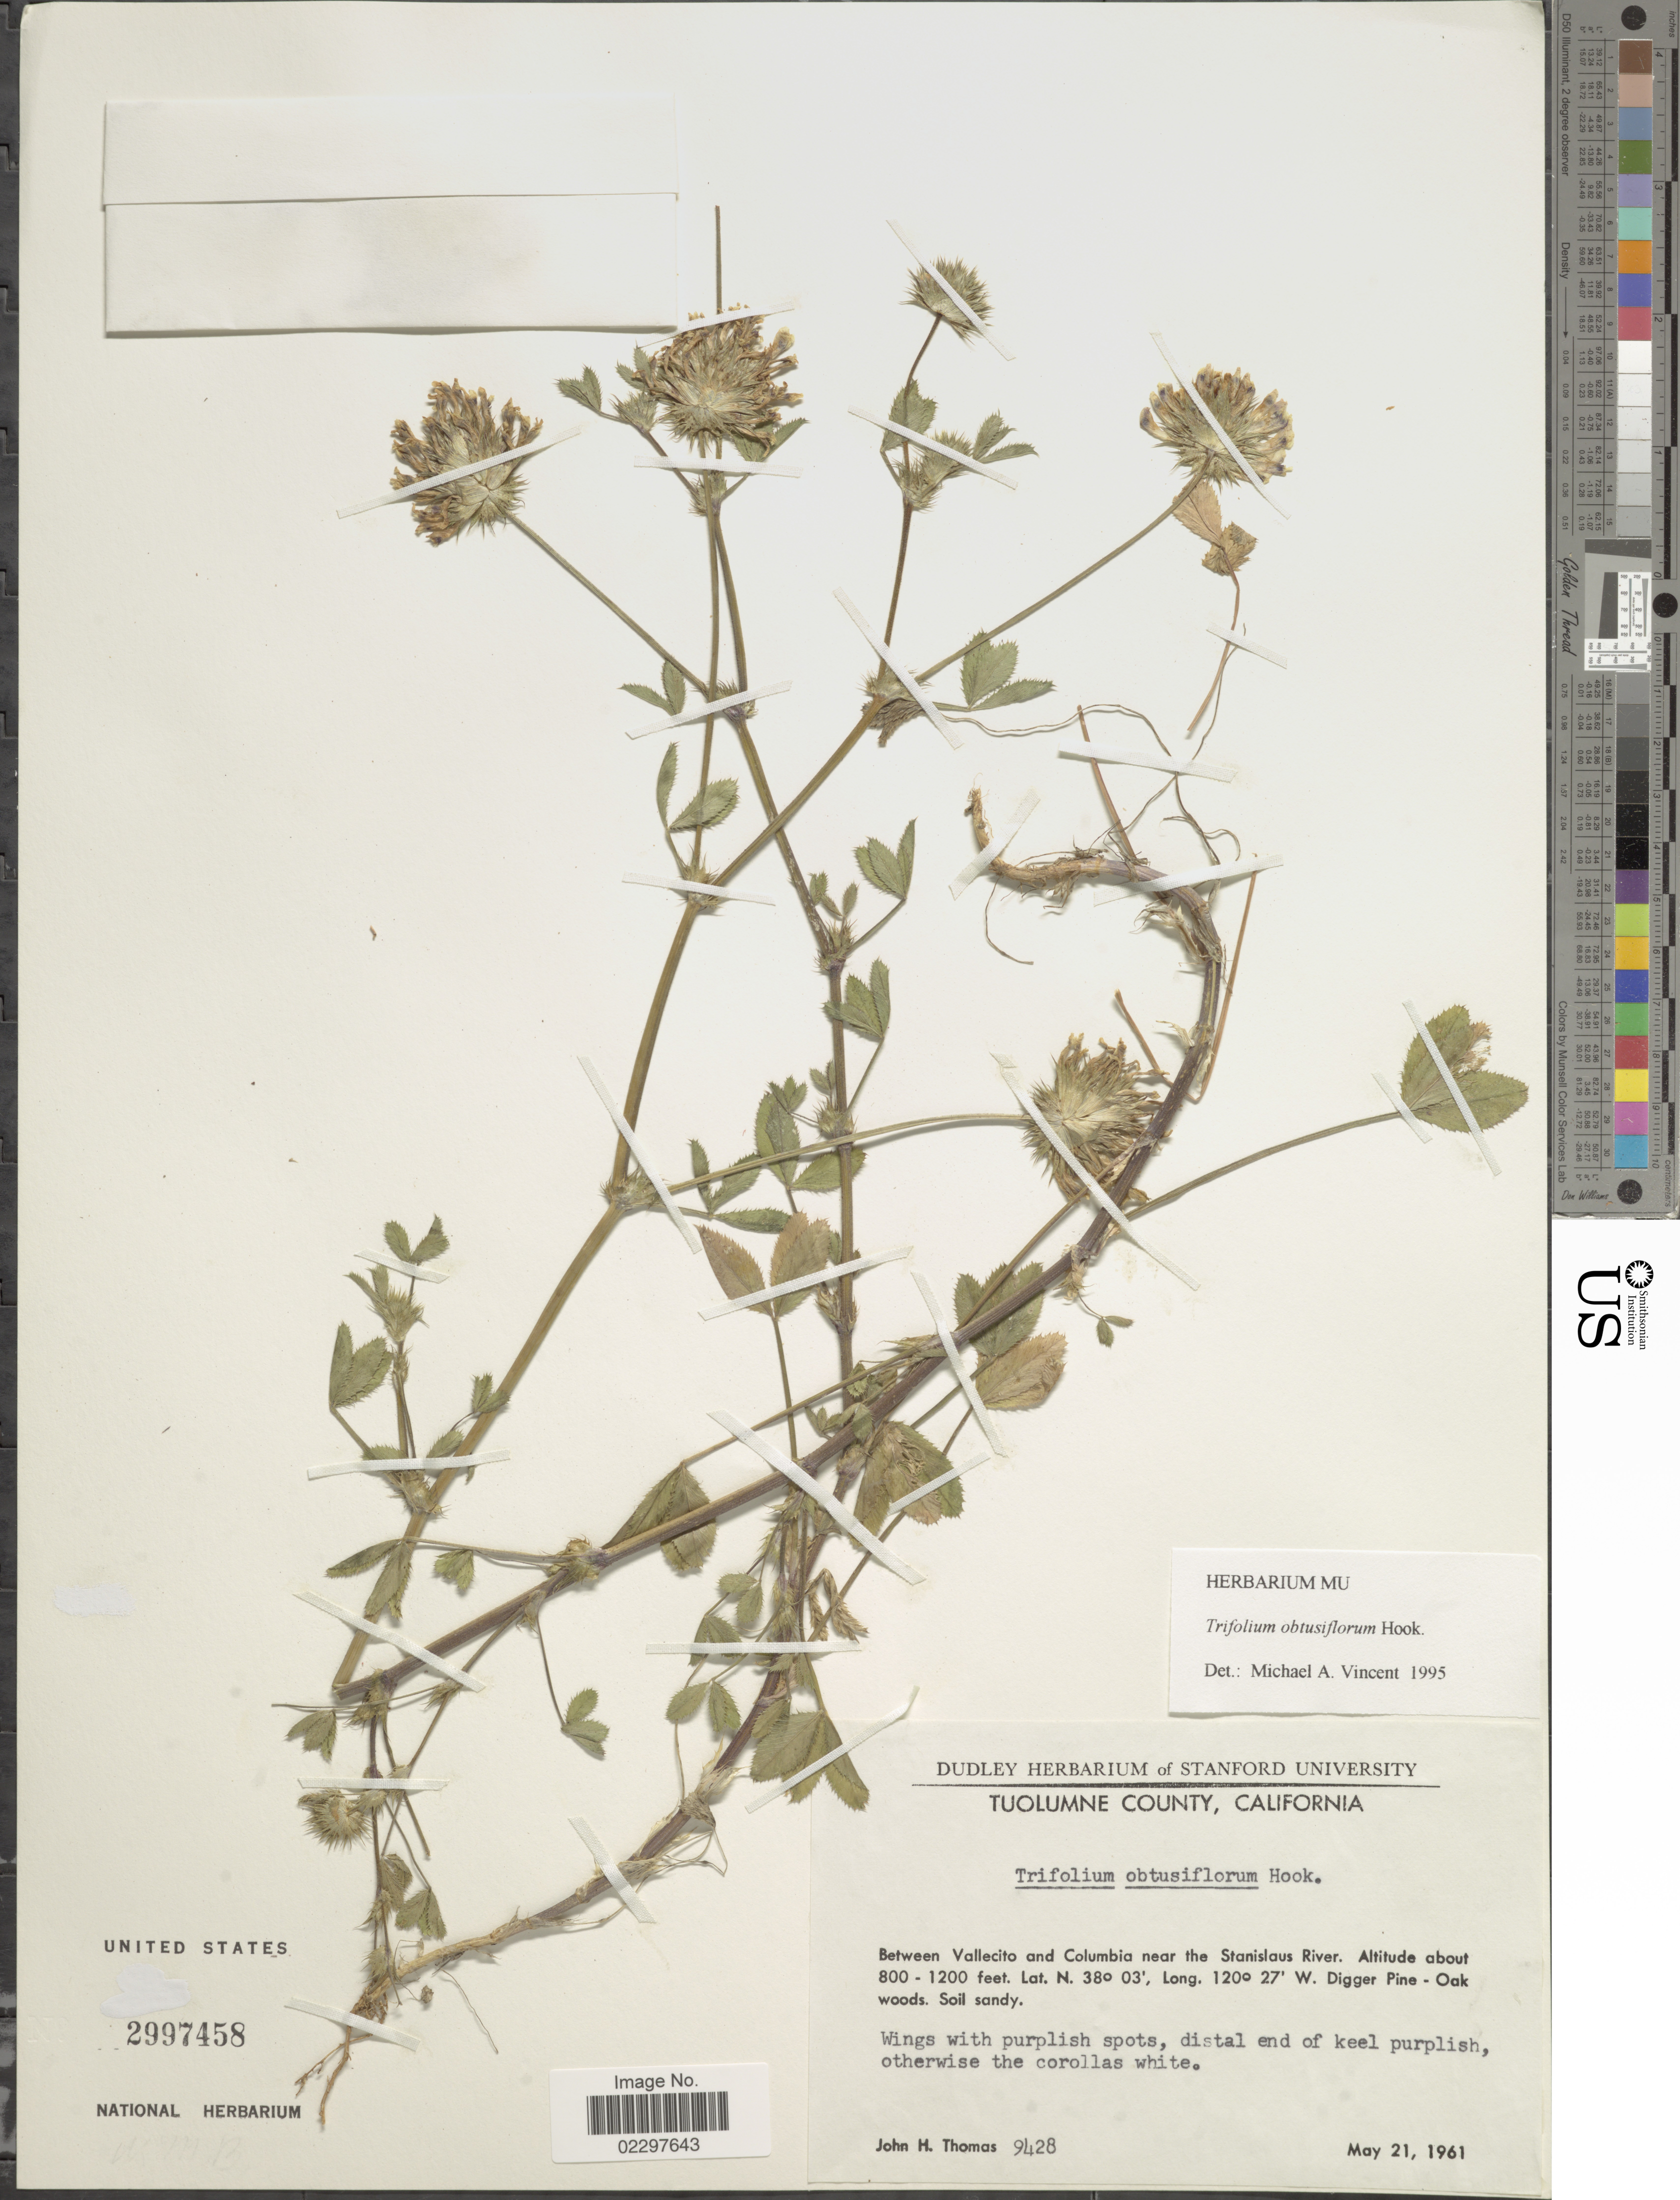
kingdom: Plantae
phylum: Tracheophyta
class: Magnoliopsida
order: Fabales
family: Fabaceae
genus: Trifolium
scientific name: Trifolium obtusiflorum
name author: Hook.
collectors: J. H. Thomas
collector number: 9428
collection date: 1961-05-21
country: United States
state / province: California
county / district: Tuolumne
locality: Tuolumne County, Between Vallecito and Columbia near the Stanislaus River. Digger Pine - Oak woods, Soil sandy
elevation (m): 244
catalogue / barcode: US 2997458